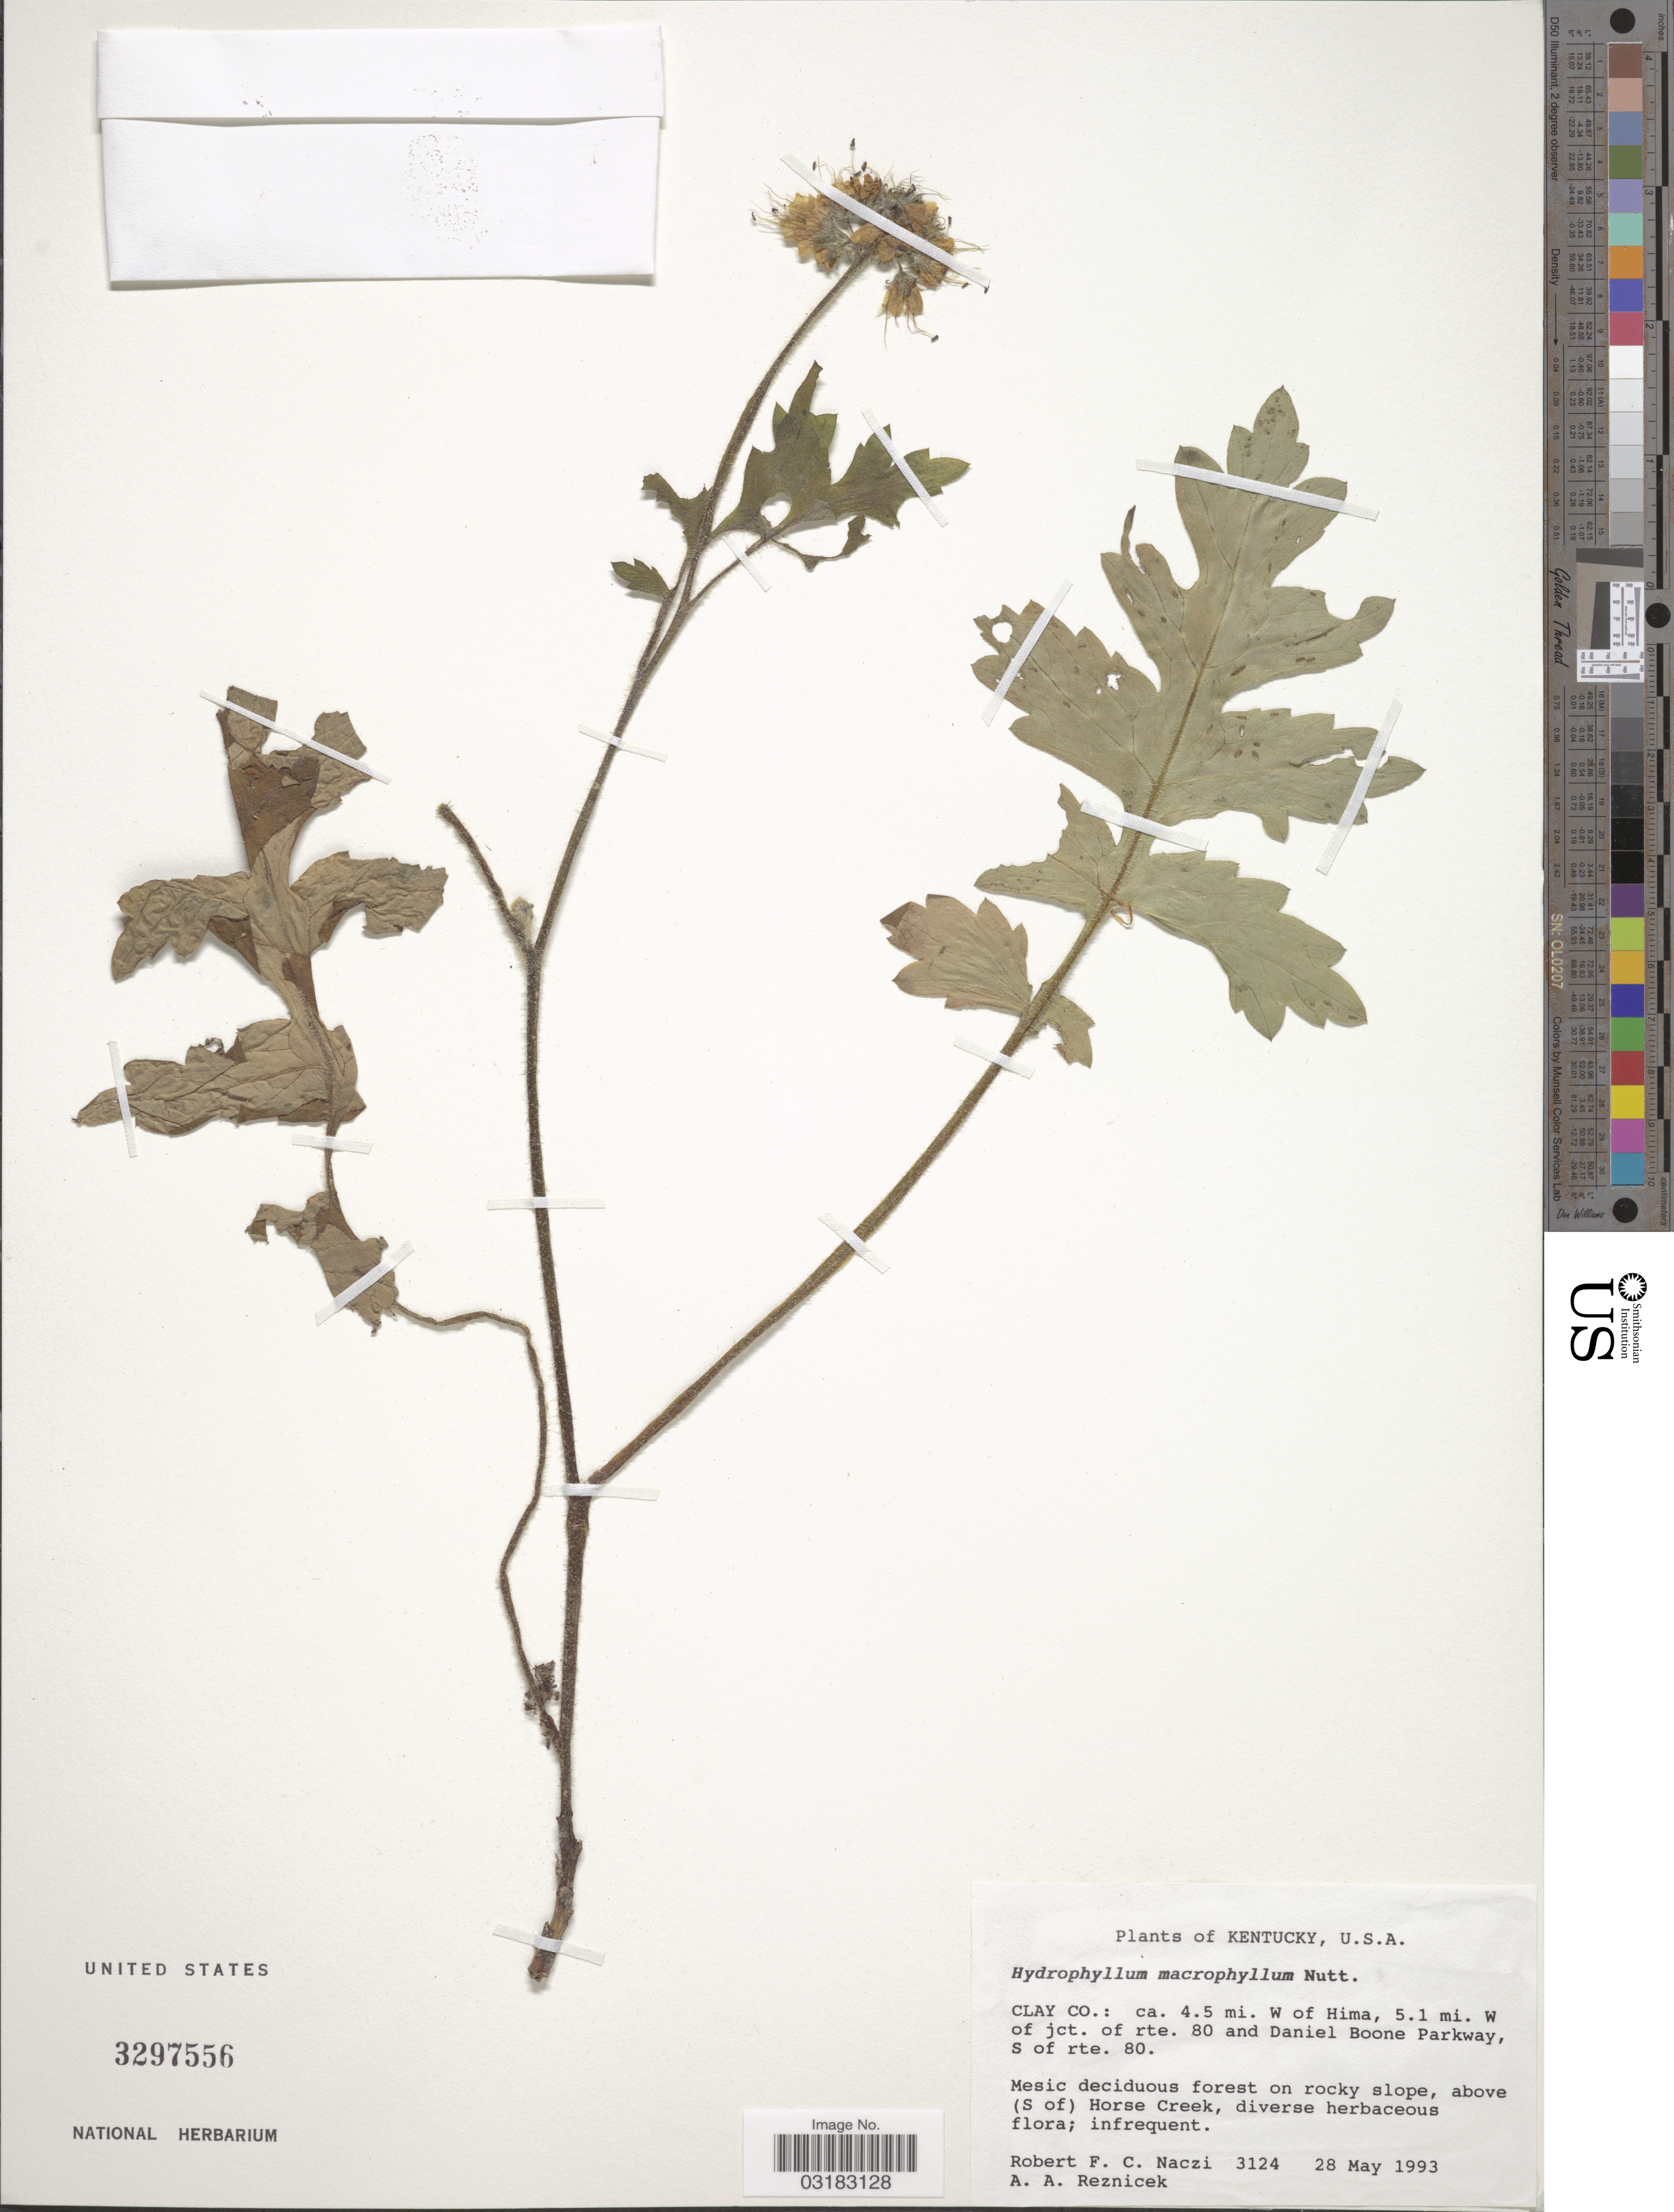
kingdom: Plantae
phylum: Tracheophyta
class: Magnoliopsida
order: Boraginales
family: Hydrophyllaceae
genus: Hydrophyllum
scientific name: Hydrophyllum macrophyllum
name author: Nutt.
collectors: R. F. C. Naczi & A. A. Reznicek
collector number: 3124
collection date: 1993-05-28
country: United States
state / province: Kentucky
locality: Clay Co.: ca. 4.5 mi. W of Hima, 5.1 mi. W of jct. of rte. 80 and Daniel Boone Parkway, S of rte. 80. Above (S of) Horse Creek.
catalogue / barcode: US 3297556